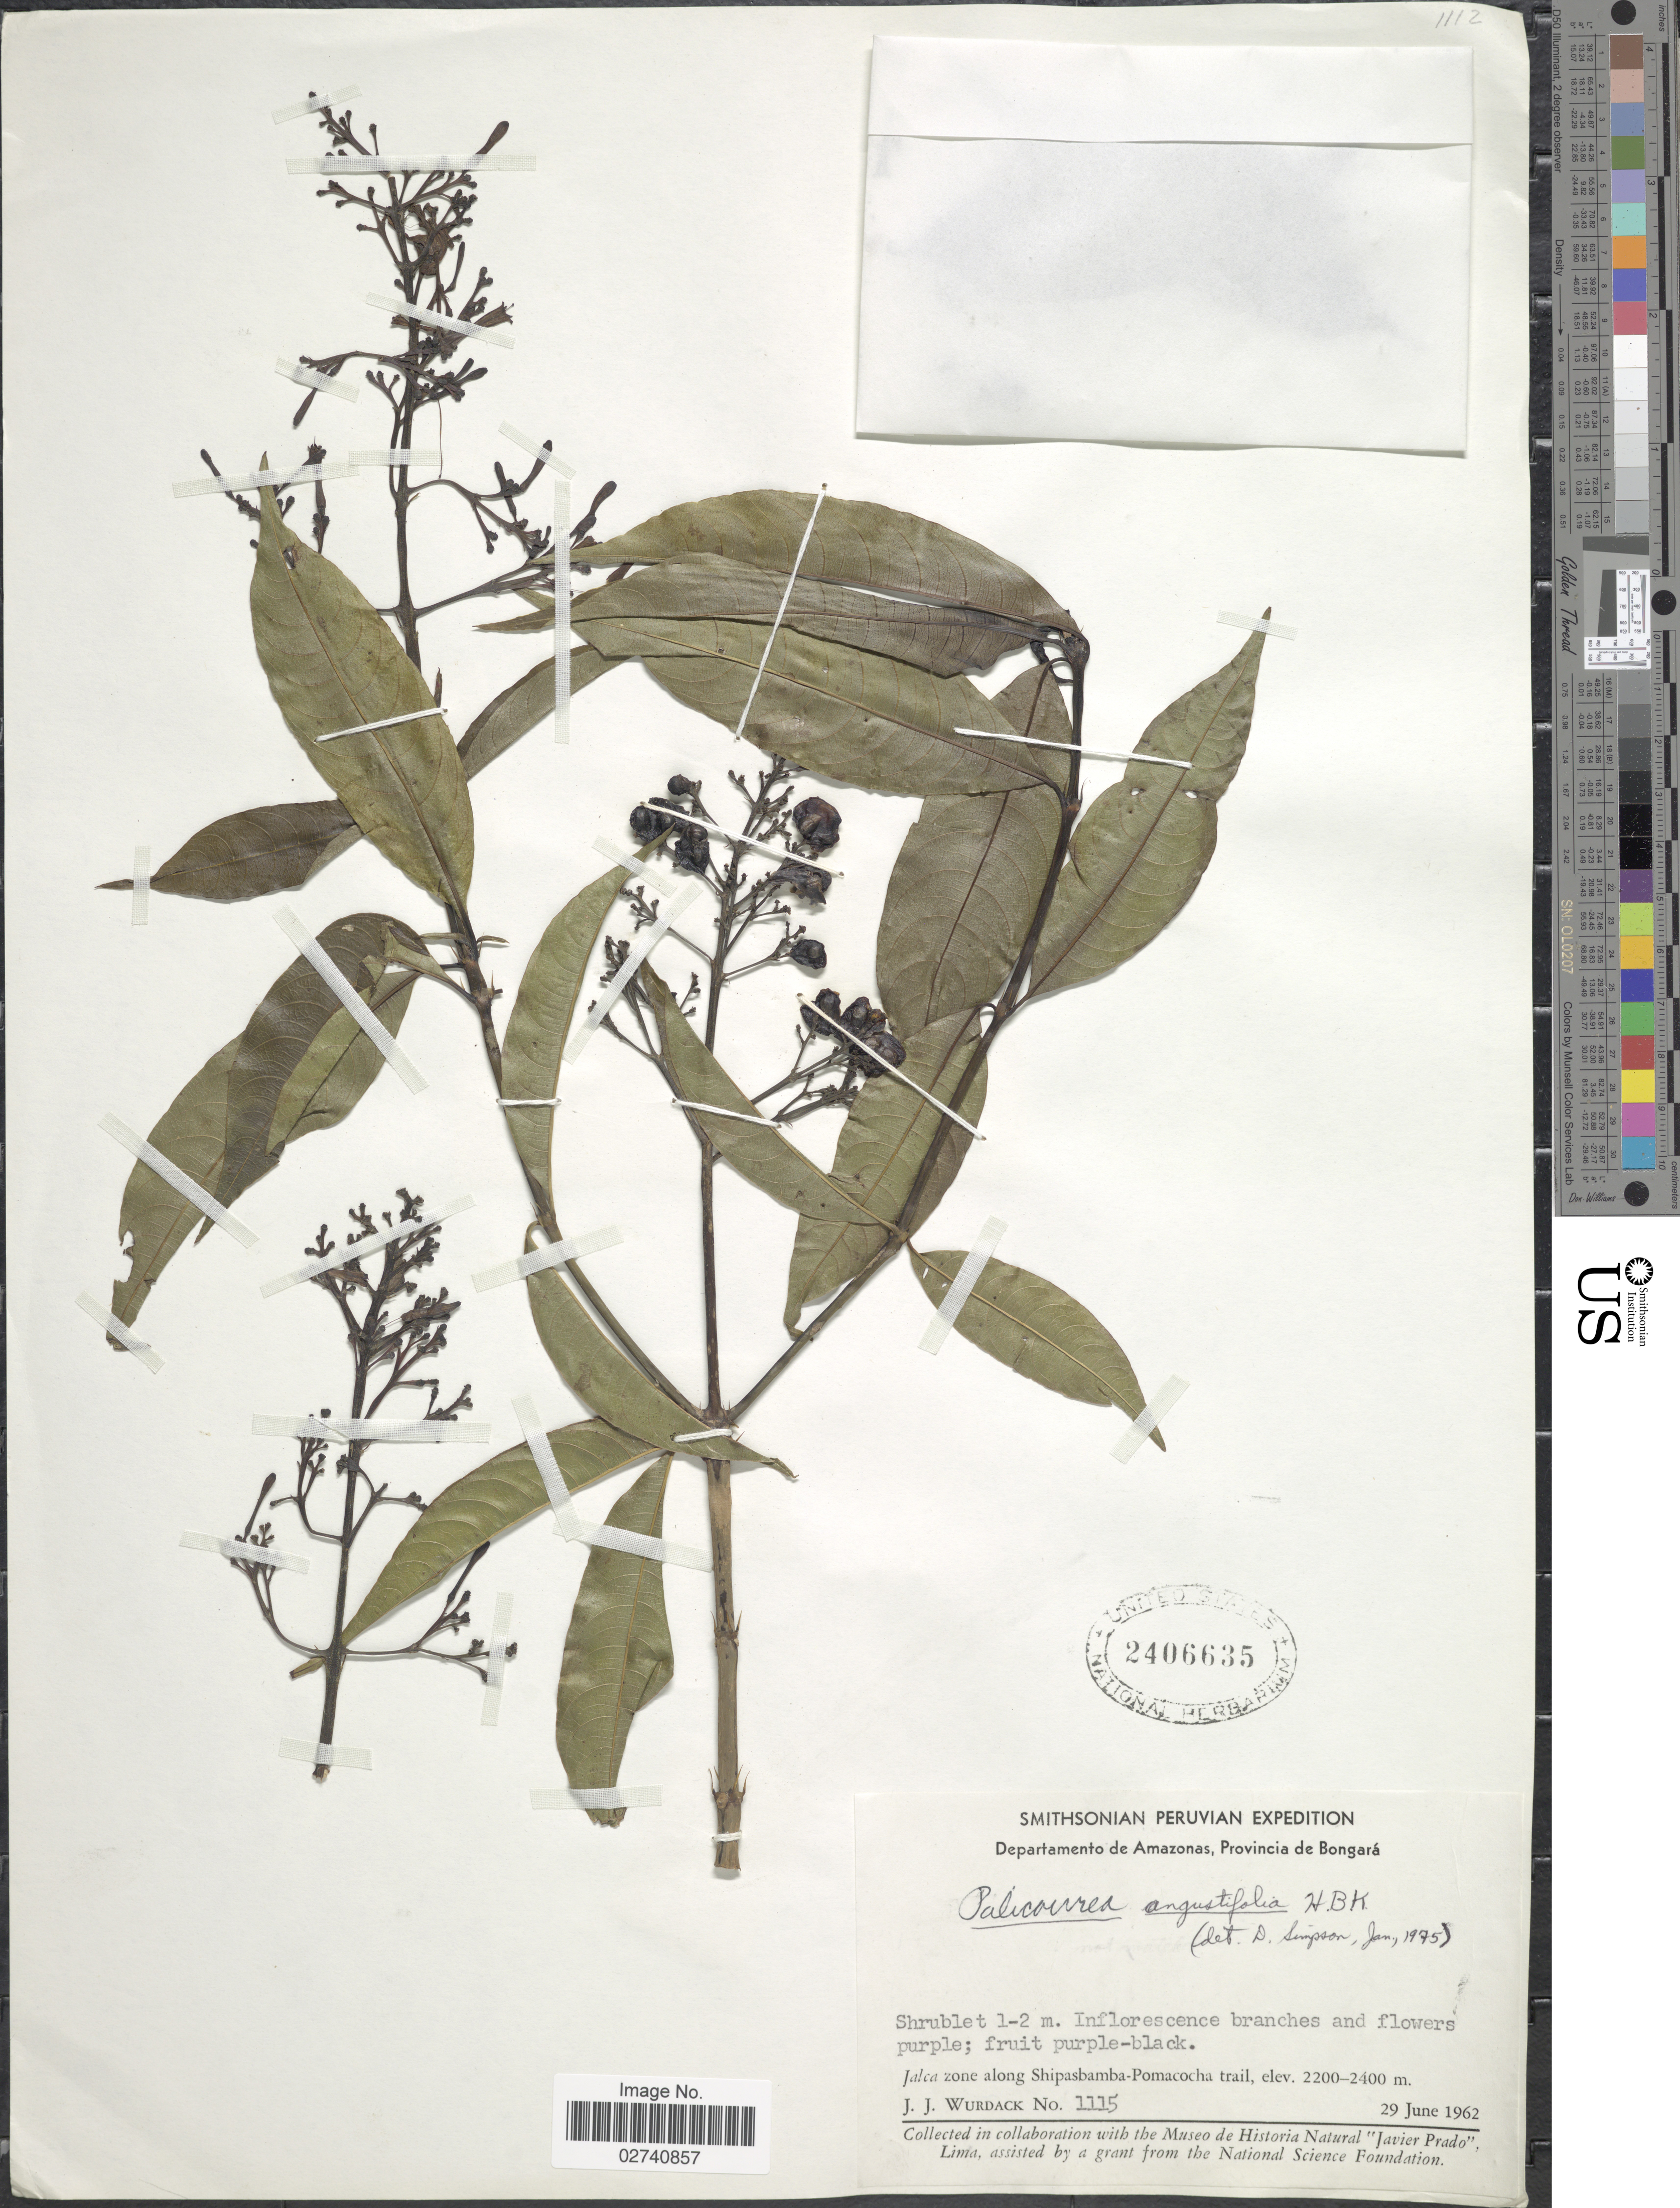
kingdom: Plantae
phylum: Tracheophyta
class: Magnoliopsida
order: Gentianales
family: Rubiaceae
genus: Palicourea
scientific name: Palicourea angustifolia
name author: Kunth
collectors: J. J. Wurdack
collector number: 1115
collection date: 1962-06-29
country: Peru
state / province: Amazonas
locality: Provincia de Bongara. Jaca zone along Shipasbamba-Pomacocha trail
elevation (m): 2200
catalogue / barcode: US 240635